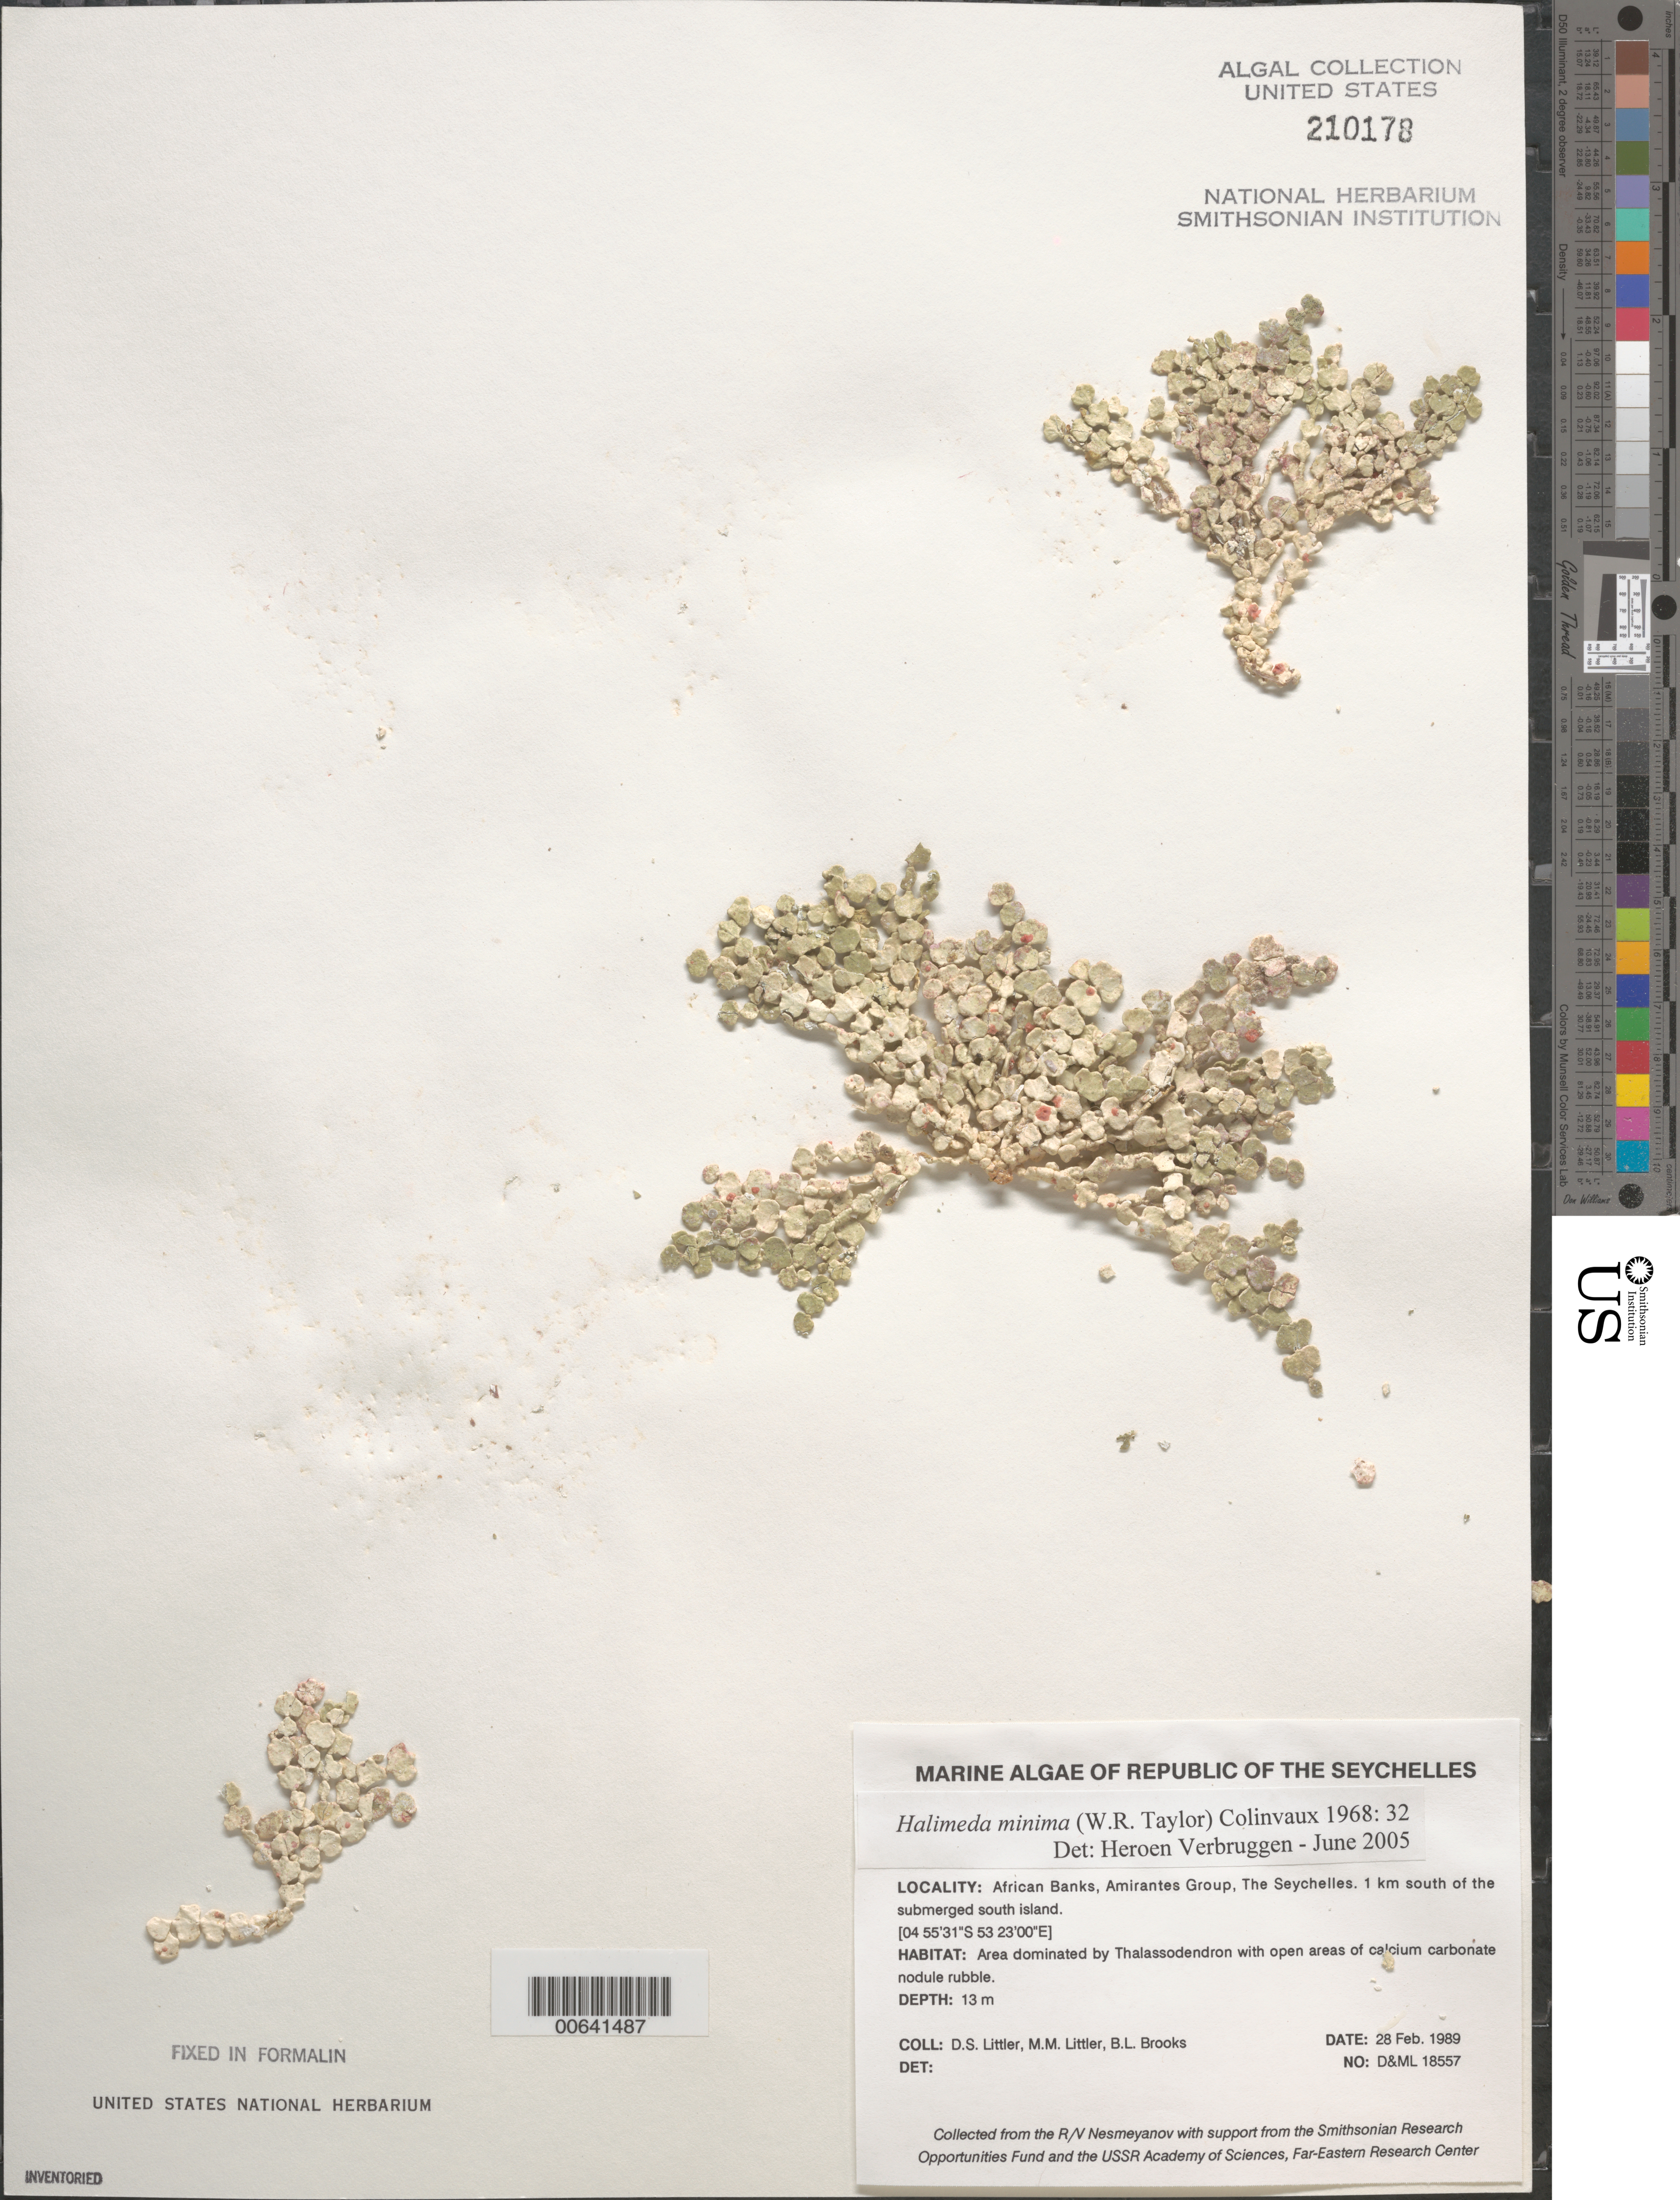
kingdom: Plantae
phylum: Chlorophyta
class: Ulvophyceae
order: Bryopsidales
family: Halimedaceae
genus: Halimeda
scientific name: Halimeda minima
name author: (W.R. Taylor) Hillis-Colinvaux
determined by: Verbruggen, H.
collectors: D. S. Littler, M. M. Littler & B. Brooks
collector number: D&ML 18557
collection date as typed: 28 Feb 1989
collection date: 1989-02-28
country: Seychelles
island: African Banks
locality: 1 km south of the submerged island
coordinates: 04 55'31"S, 53 23'00"E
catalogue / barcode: US 210178